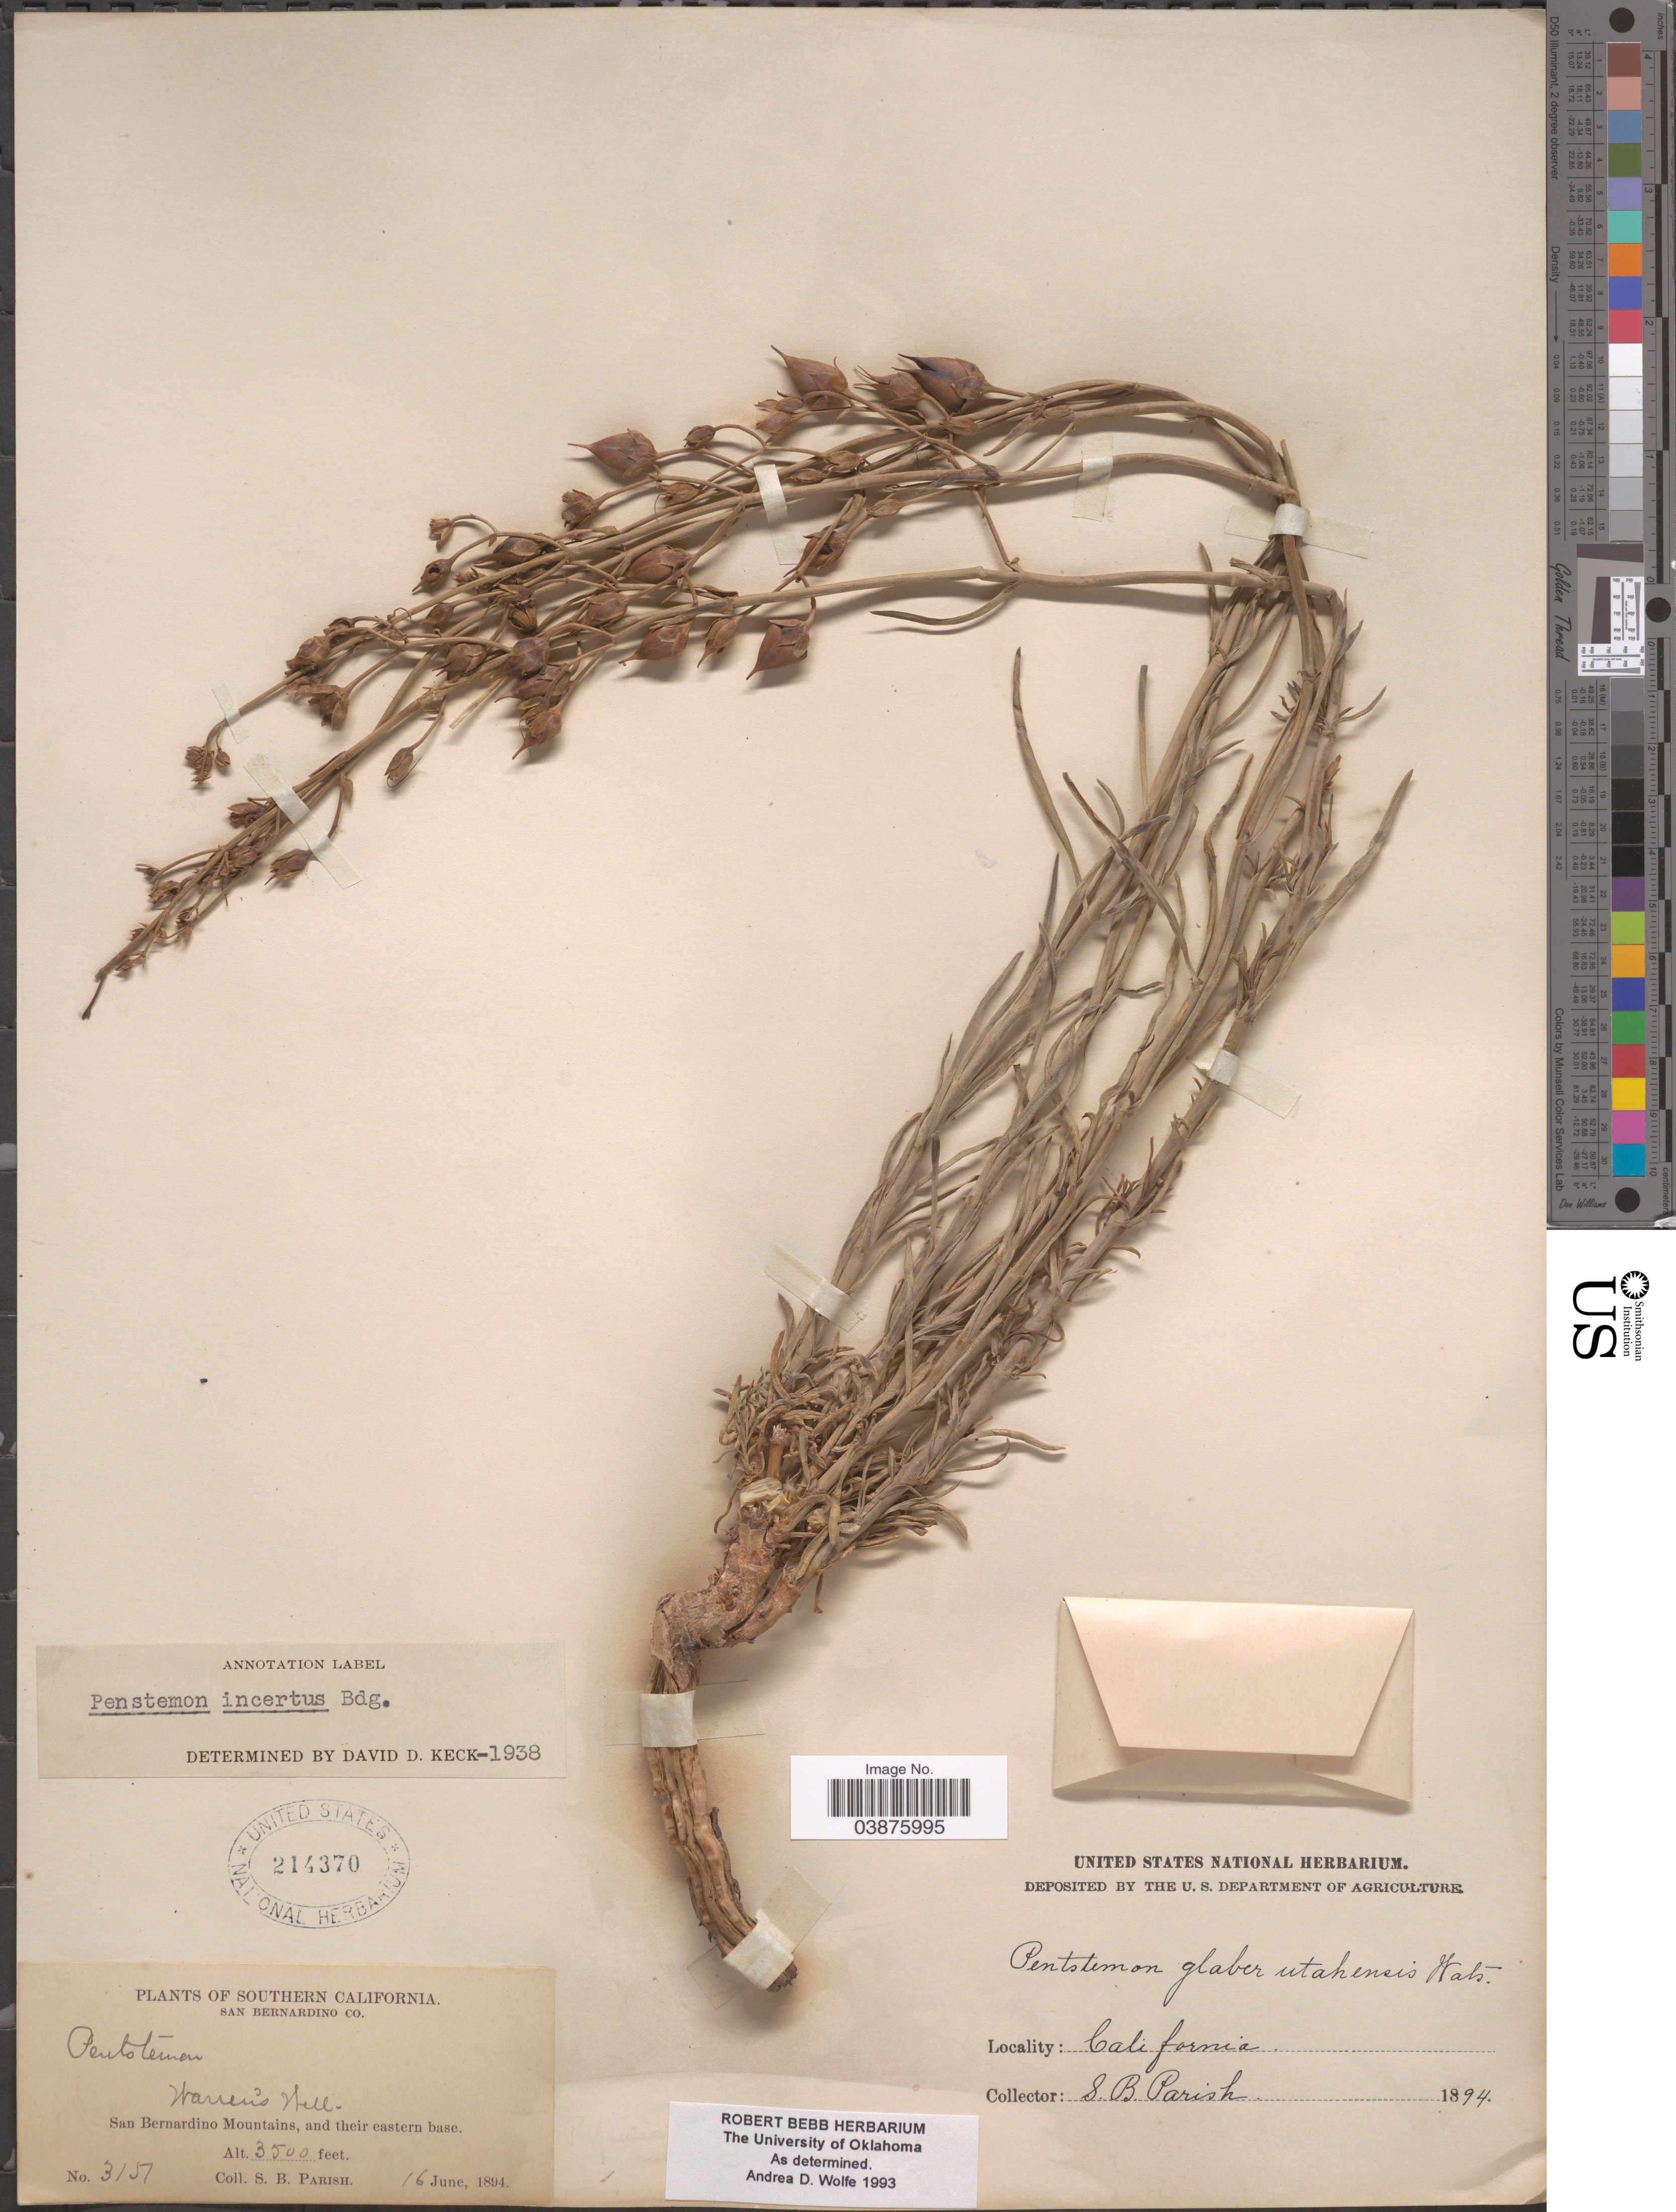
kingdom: Plantae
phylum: Tracheophyta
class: Magnoliopsida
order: Lamiales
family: Plantaginaceae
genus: Penstemon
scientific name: Penstemon incertus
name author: Brandegee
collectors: S. B. Parish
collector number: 3157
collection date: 1894-06-16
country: United States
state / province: California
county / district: San Bernardino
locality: Southern California. San Bernardino Co. Warren's Well. San Bernardino Mountains, and their eastern base.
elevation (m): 1067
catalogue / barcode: US 214370